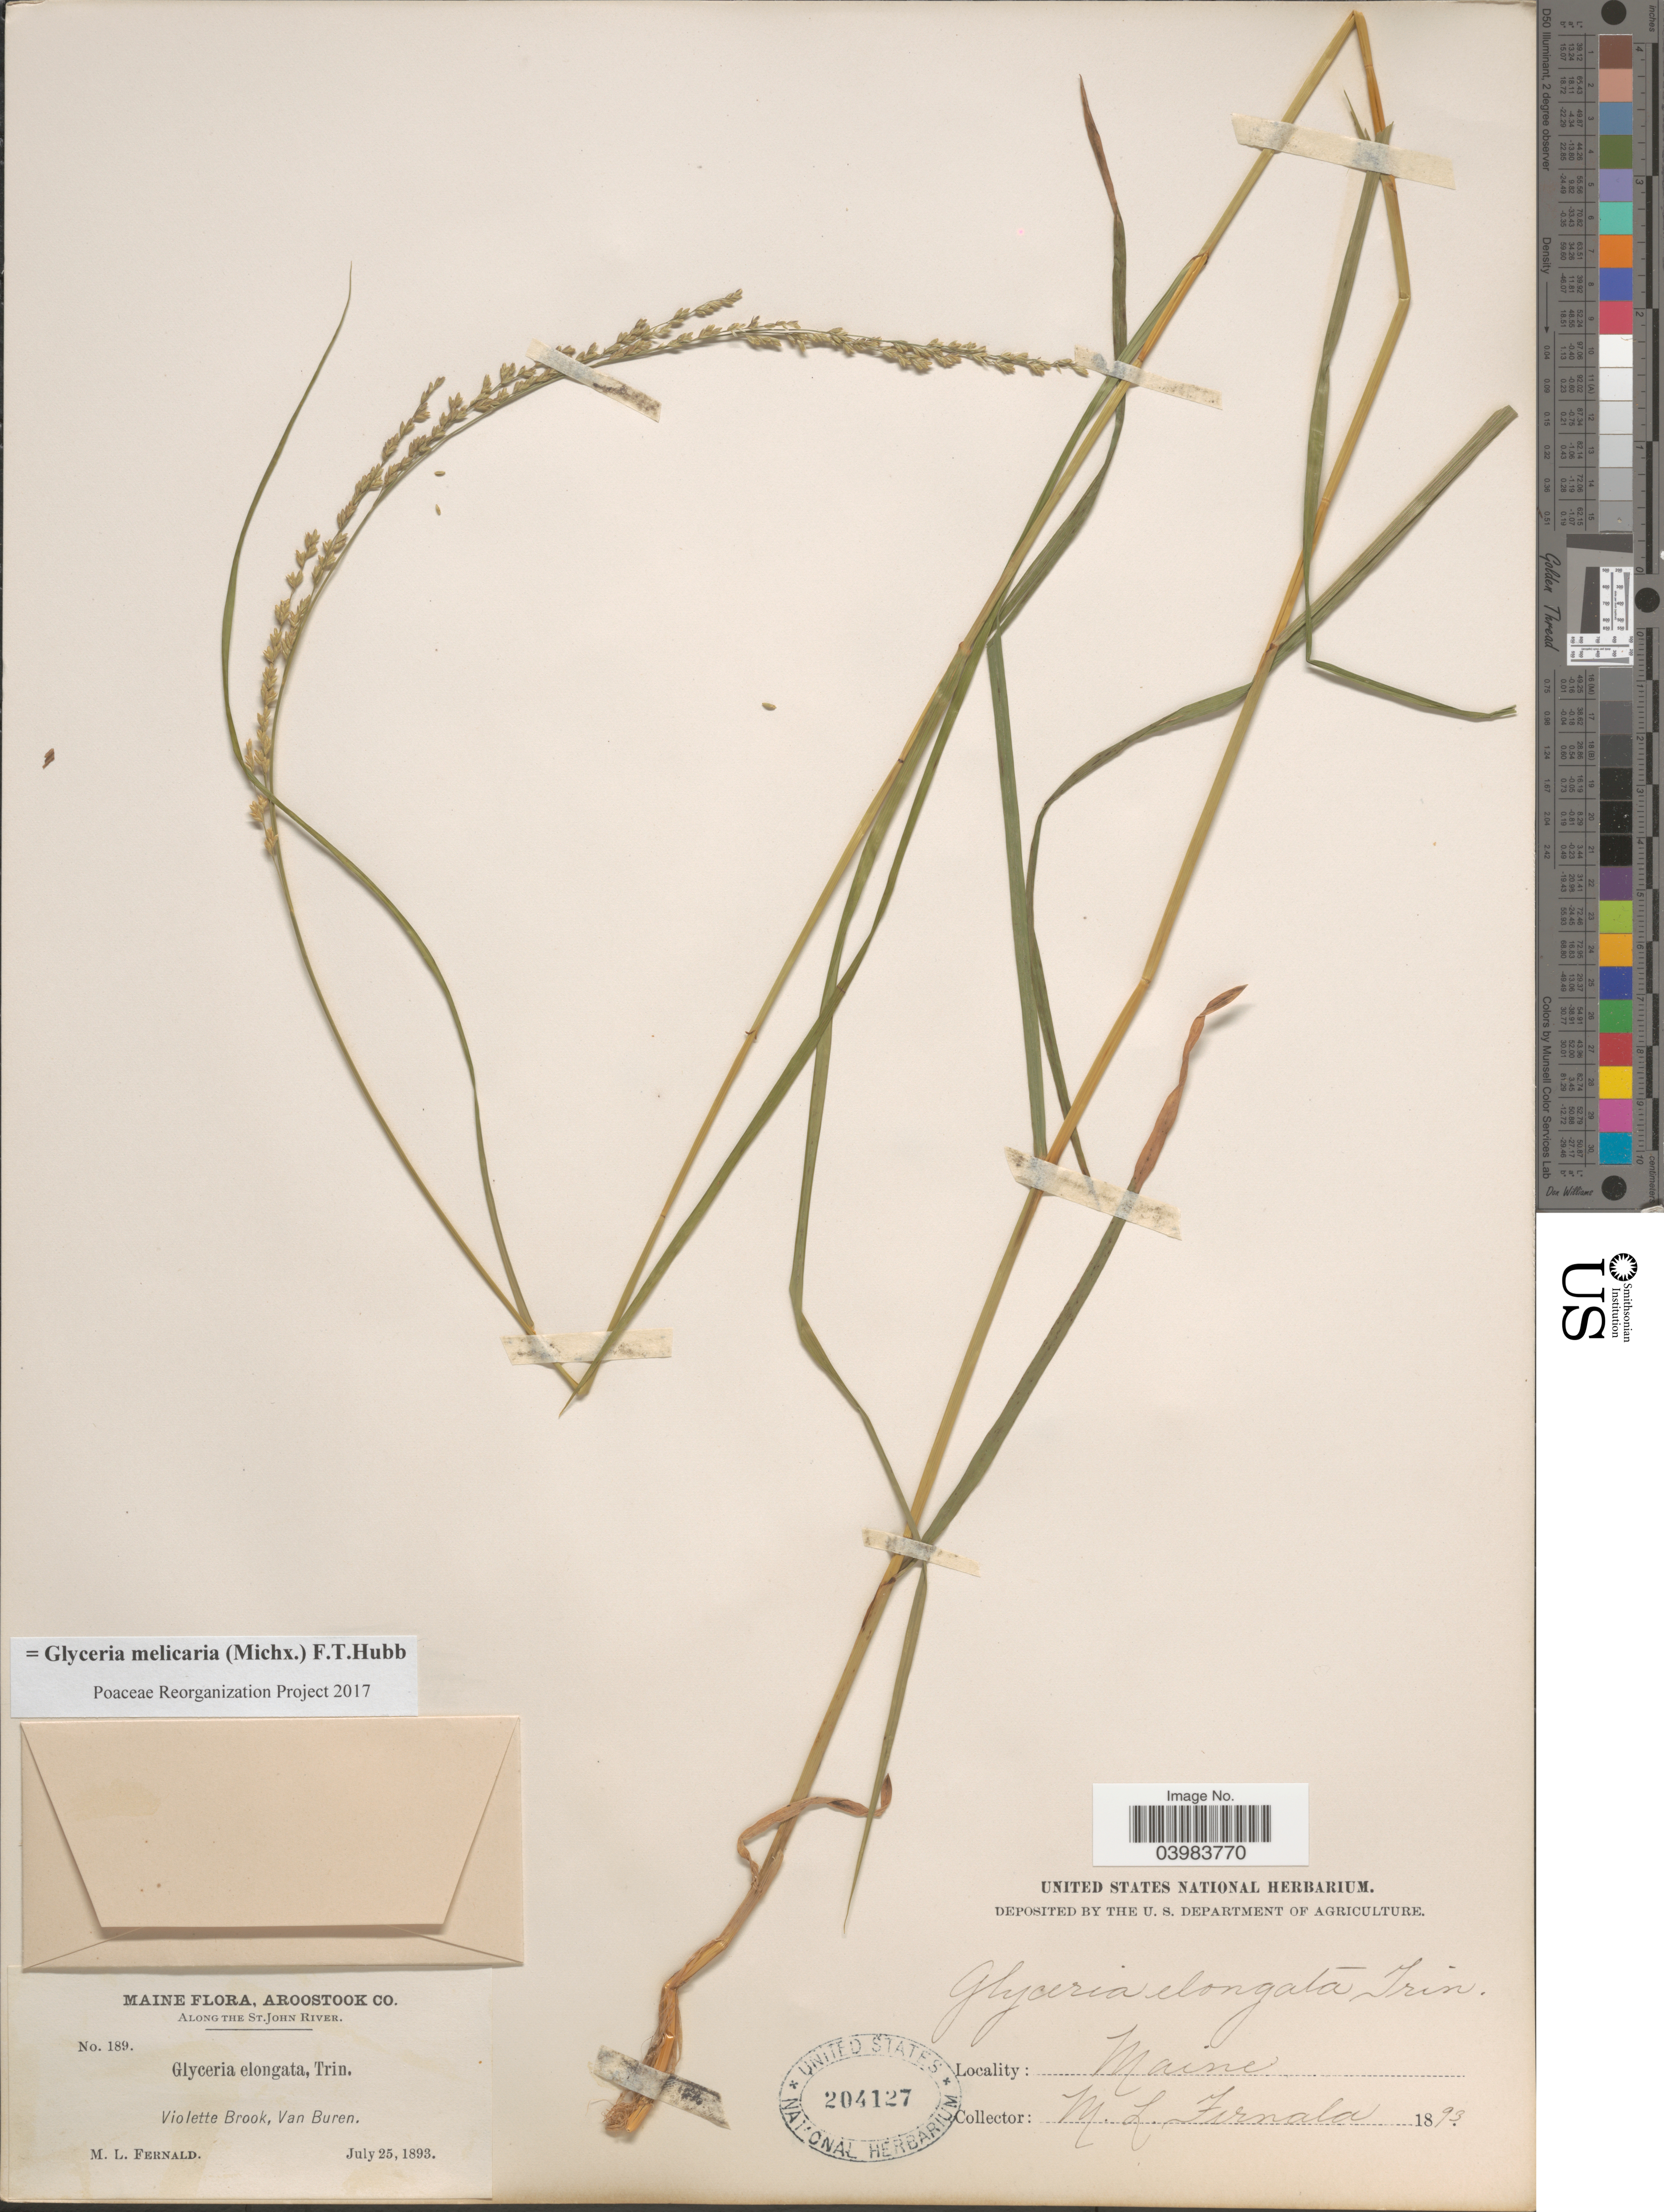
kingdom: Plantae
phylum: Tracheophyta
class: Liliopsida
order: Poales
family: Poaceae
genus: Glyceria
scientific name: Glyceria melicaria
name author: (Michx.) F.T. Hubb.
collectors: M. L. Fernald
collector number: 189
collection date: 1893-07-25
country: United States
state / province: Maine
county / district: Aroostook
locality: Along the St. John River. Violette Brook, Van Buren.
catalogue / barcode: US 204127